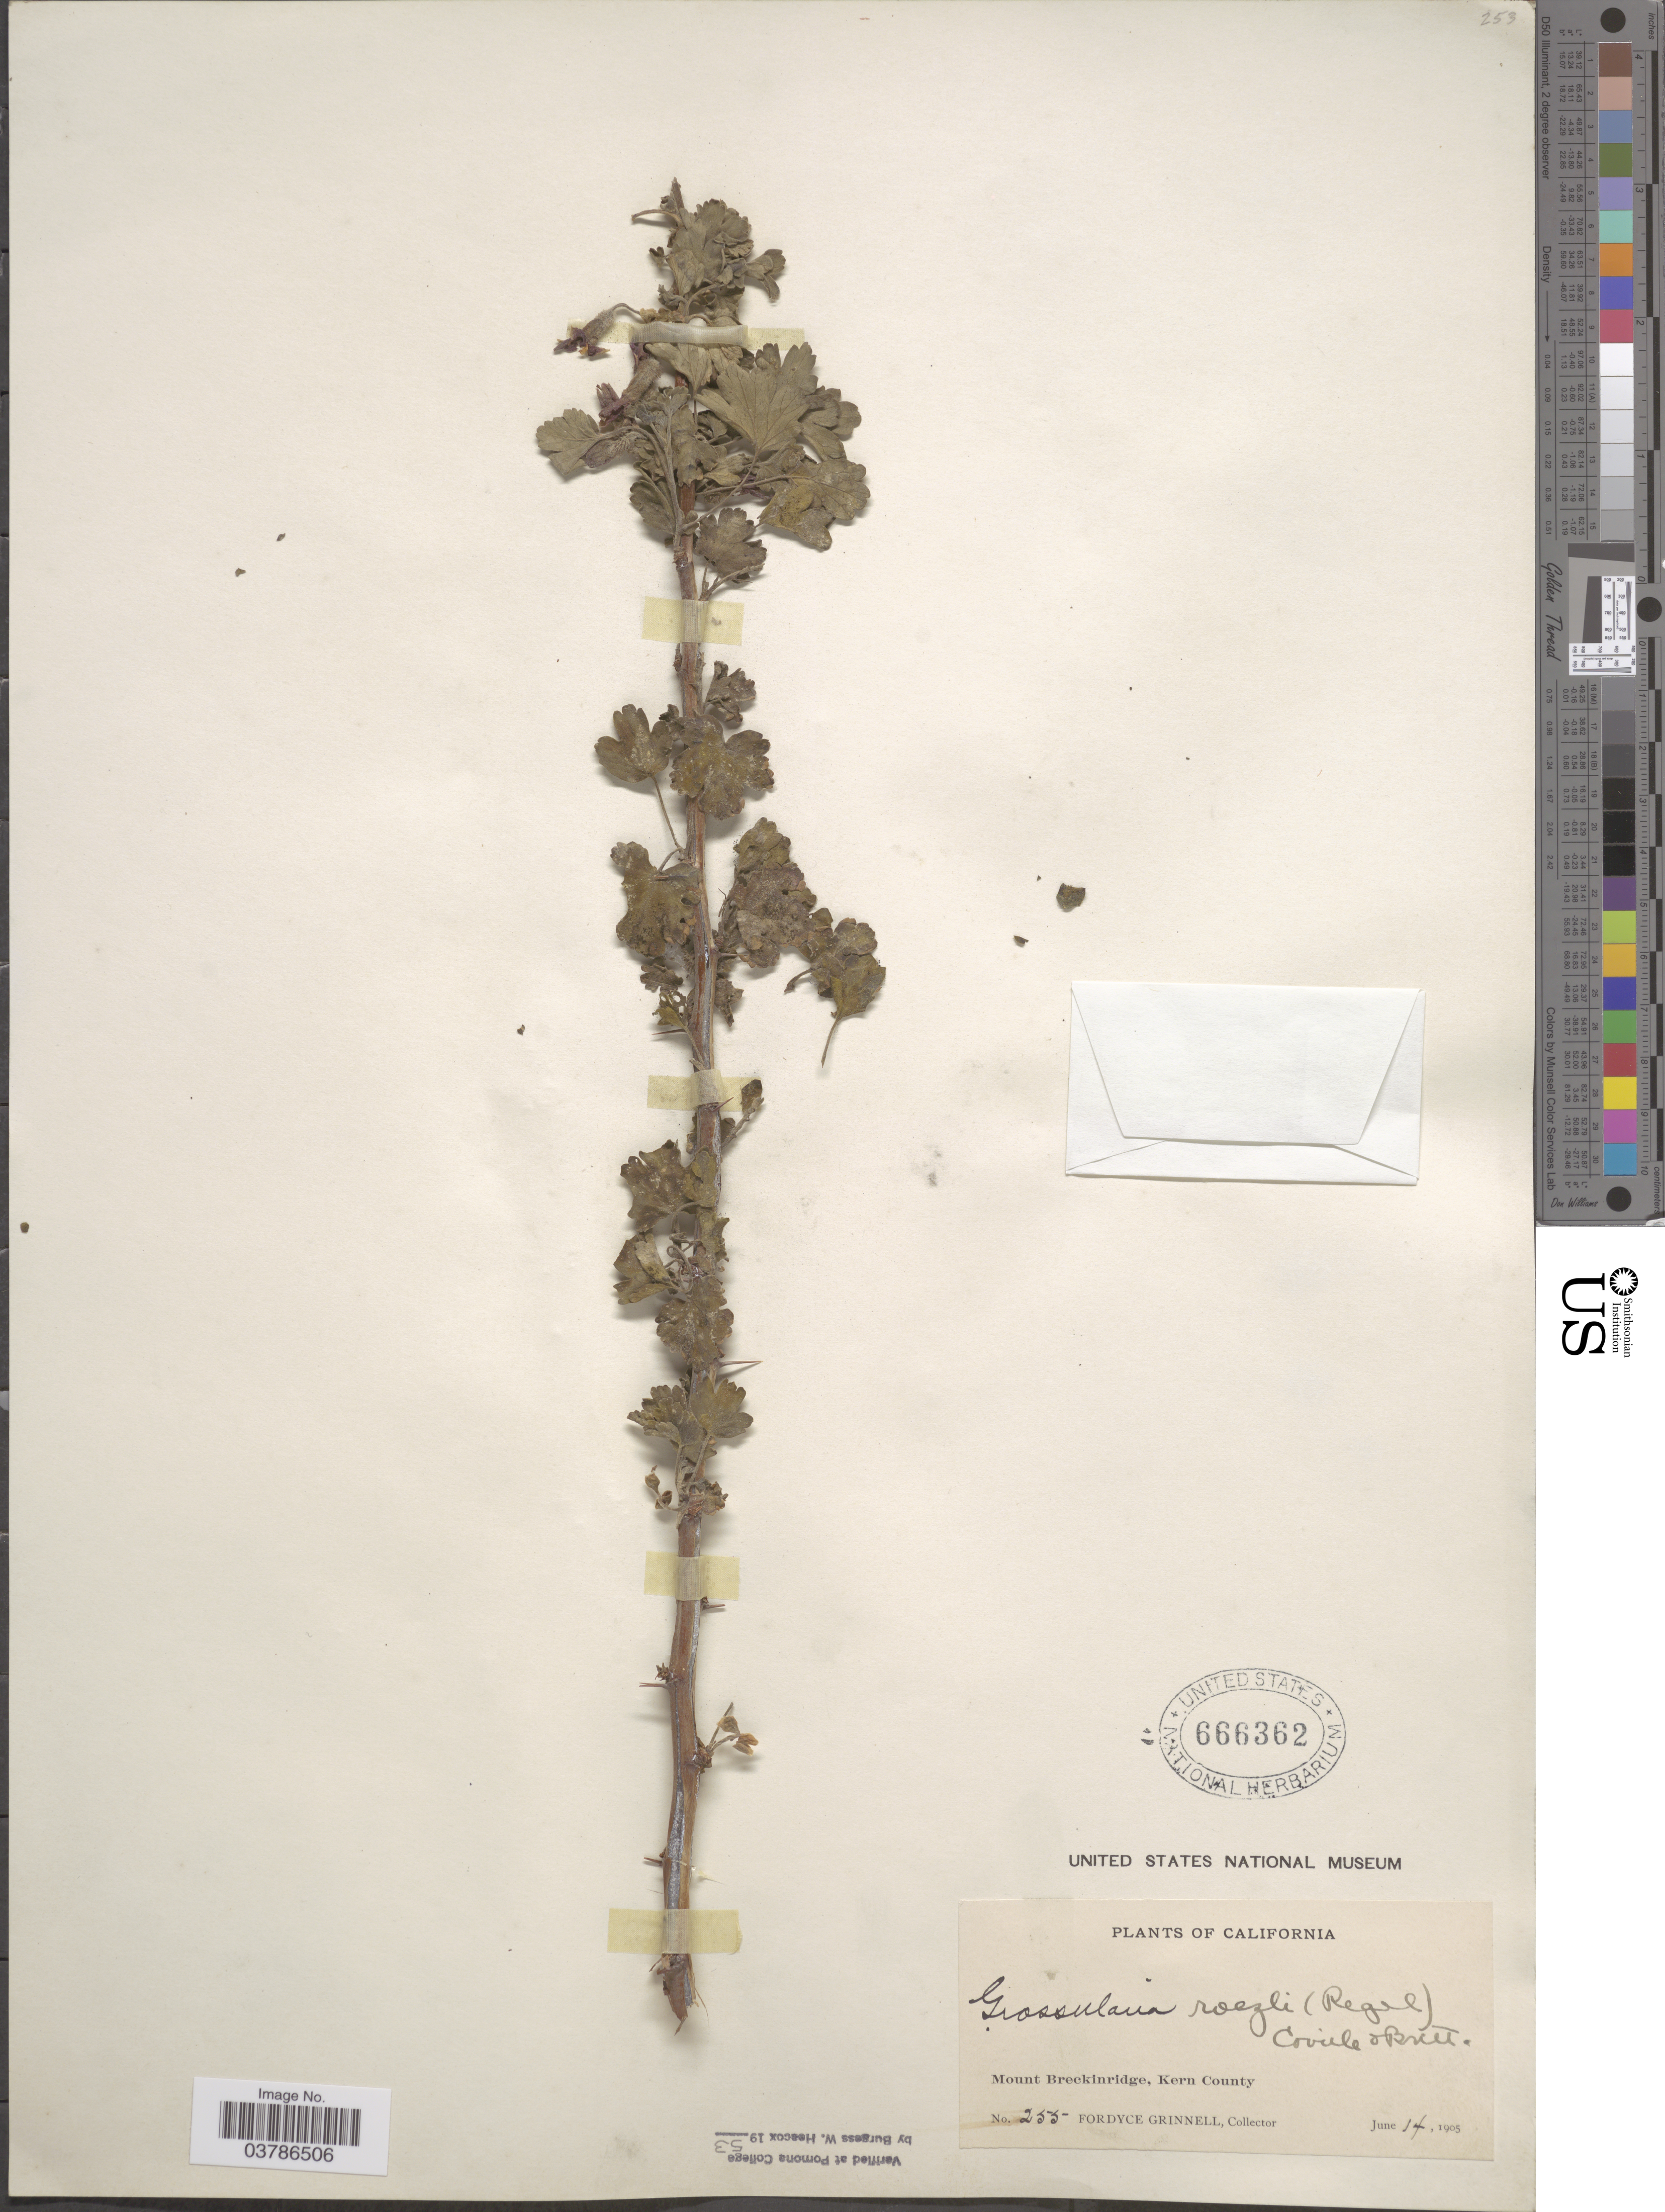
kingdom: Plantae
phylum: Tracheophyta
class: Magnoliopsida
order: Saxifragales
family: Grossulariaceae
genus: Ribes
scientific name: Ribes roezlii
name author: Regel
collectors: F. Grinnell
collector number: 255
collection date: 1905-06-14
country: United States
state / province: California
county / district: Kern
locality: Mount Breckinridge, Kern County.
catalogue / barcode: US 666362